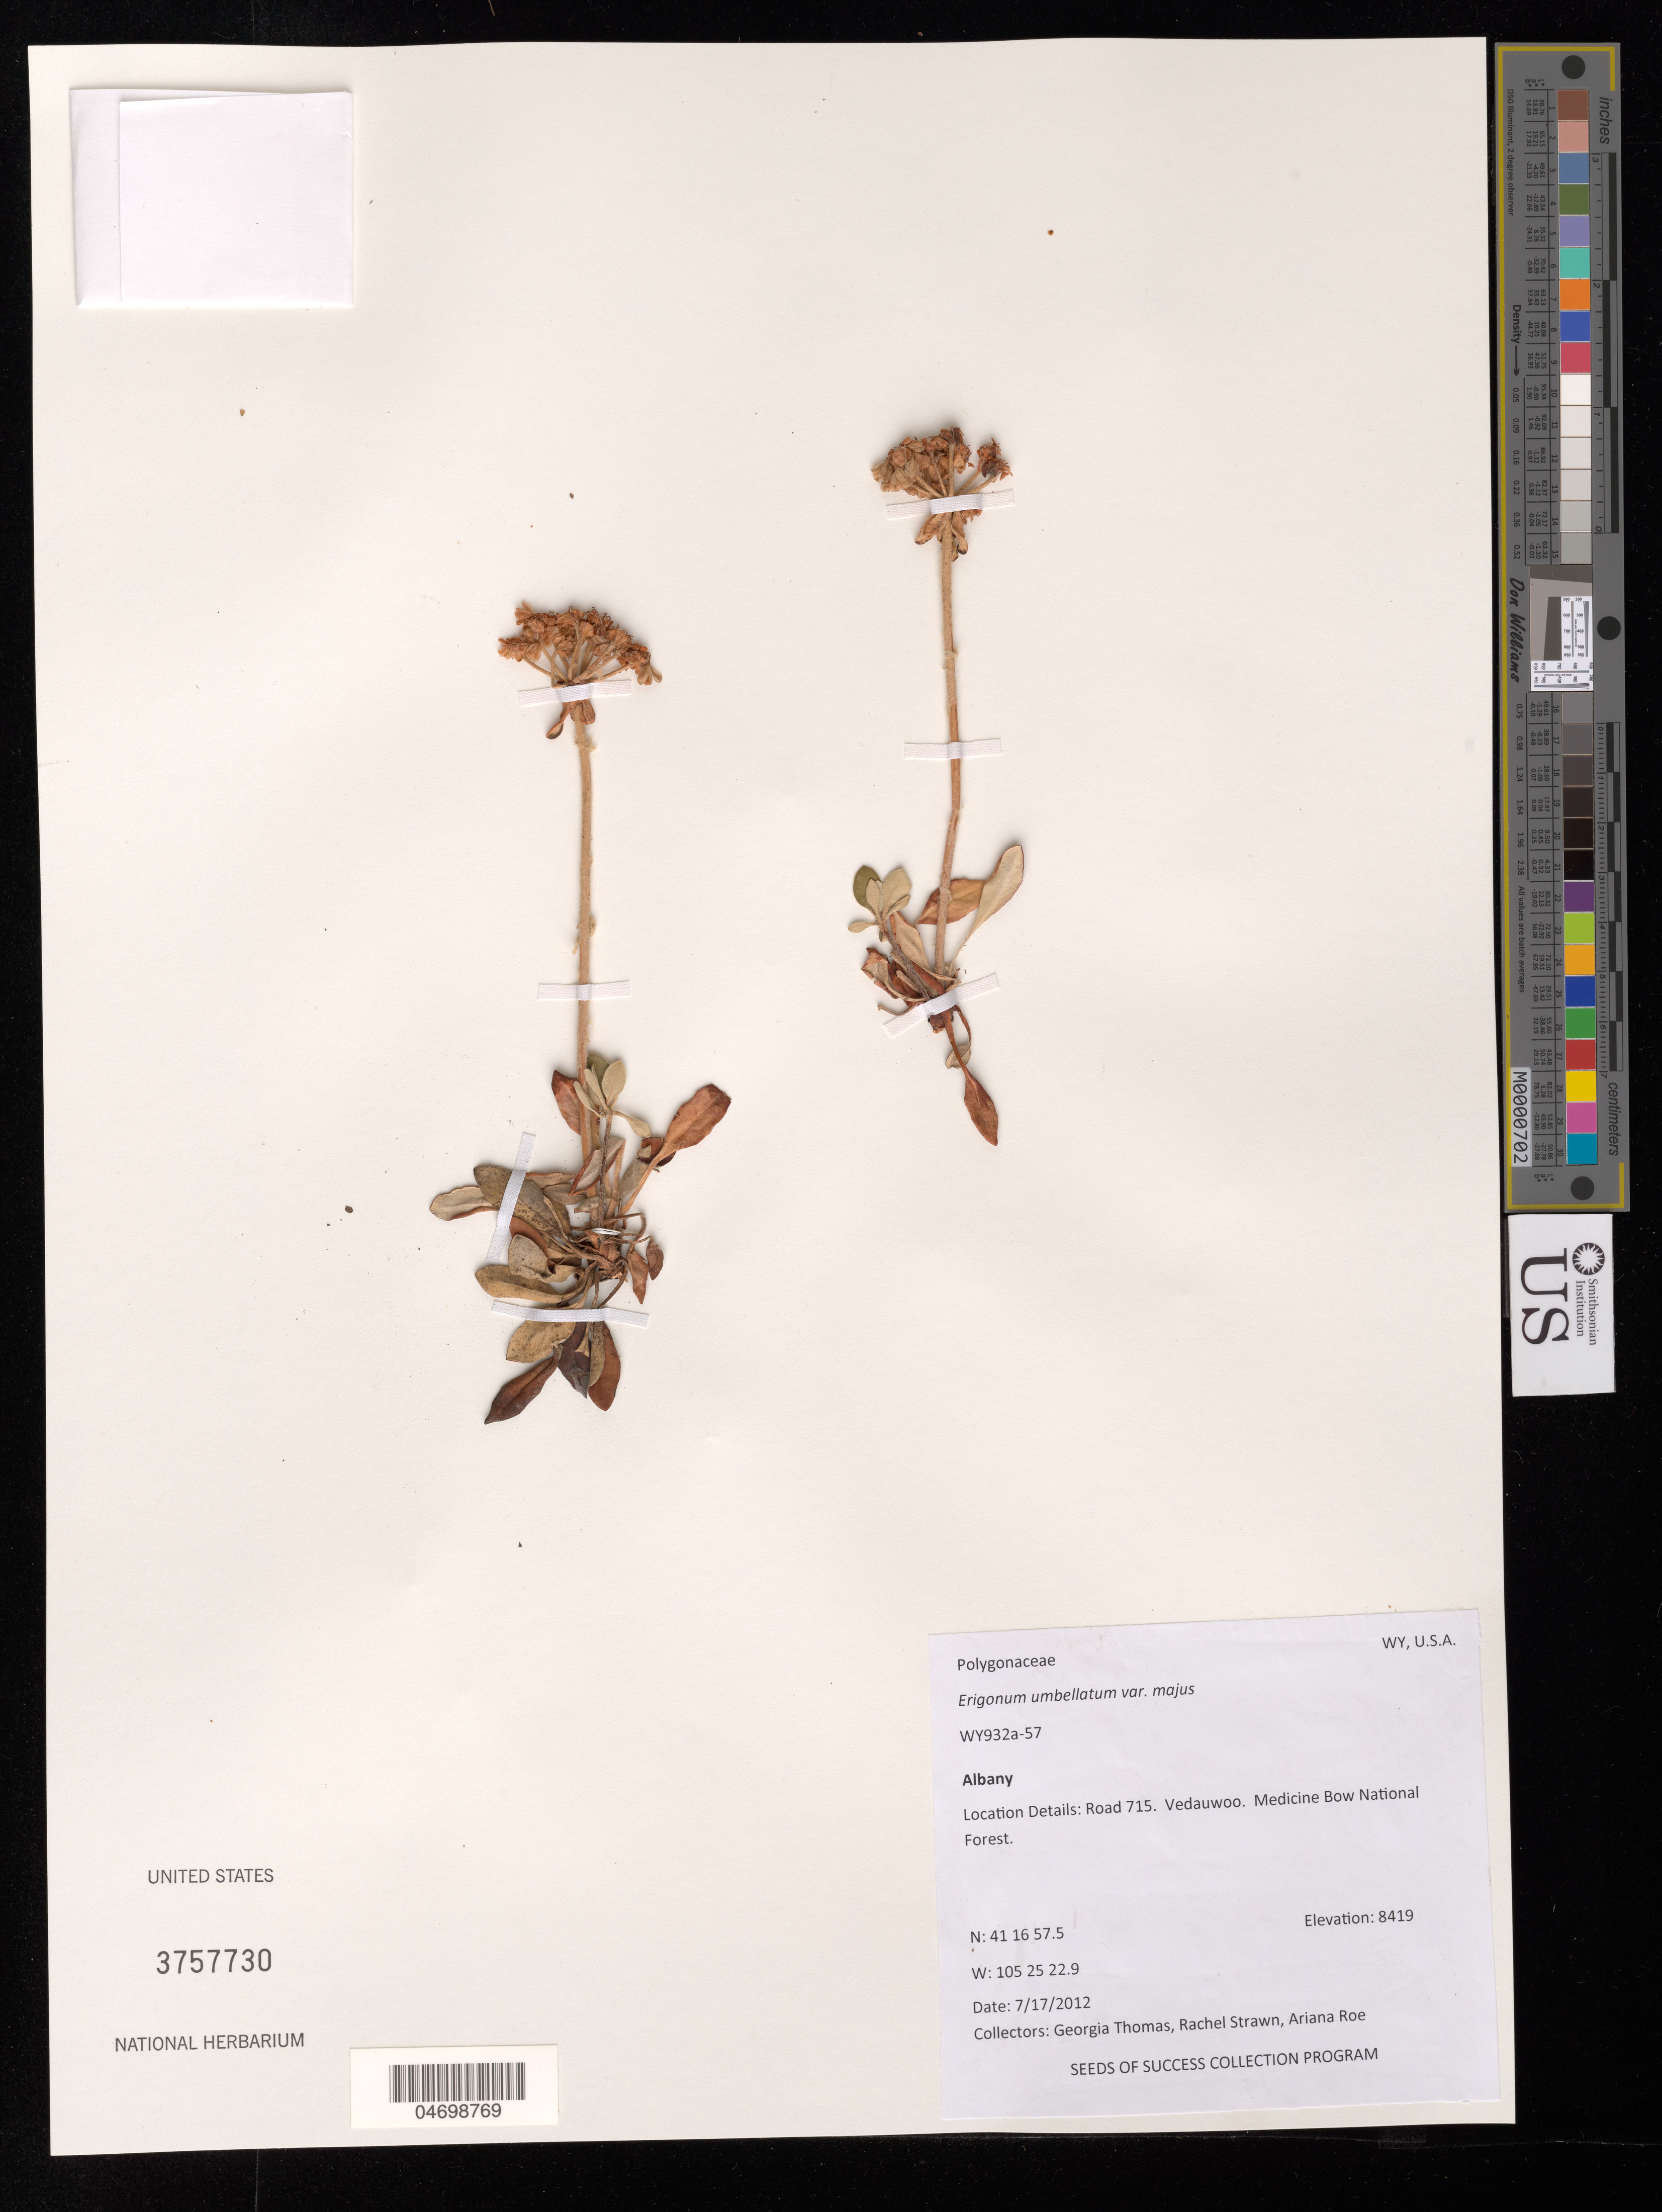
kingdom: Plantae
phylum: Tracheophyta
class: Magnoliopsida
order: Caryophyllales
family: Polygonaceae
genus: Eriogonum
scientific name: Eriogonum umbellatum var. majus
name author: Hook.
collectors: G. Thomas, R. Strawn & A. Roe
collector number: WY932A-57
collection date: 2012-07-17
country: United States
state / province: Wyoming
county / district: Albany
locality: Road 715. Vedauwoo. Medicine Bow National Forest.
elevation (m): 2566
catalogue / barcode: US 3757730